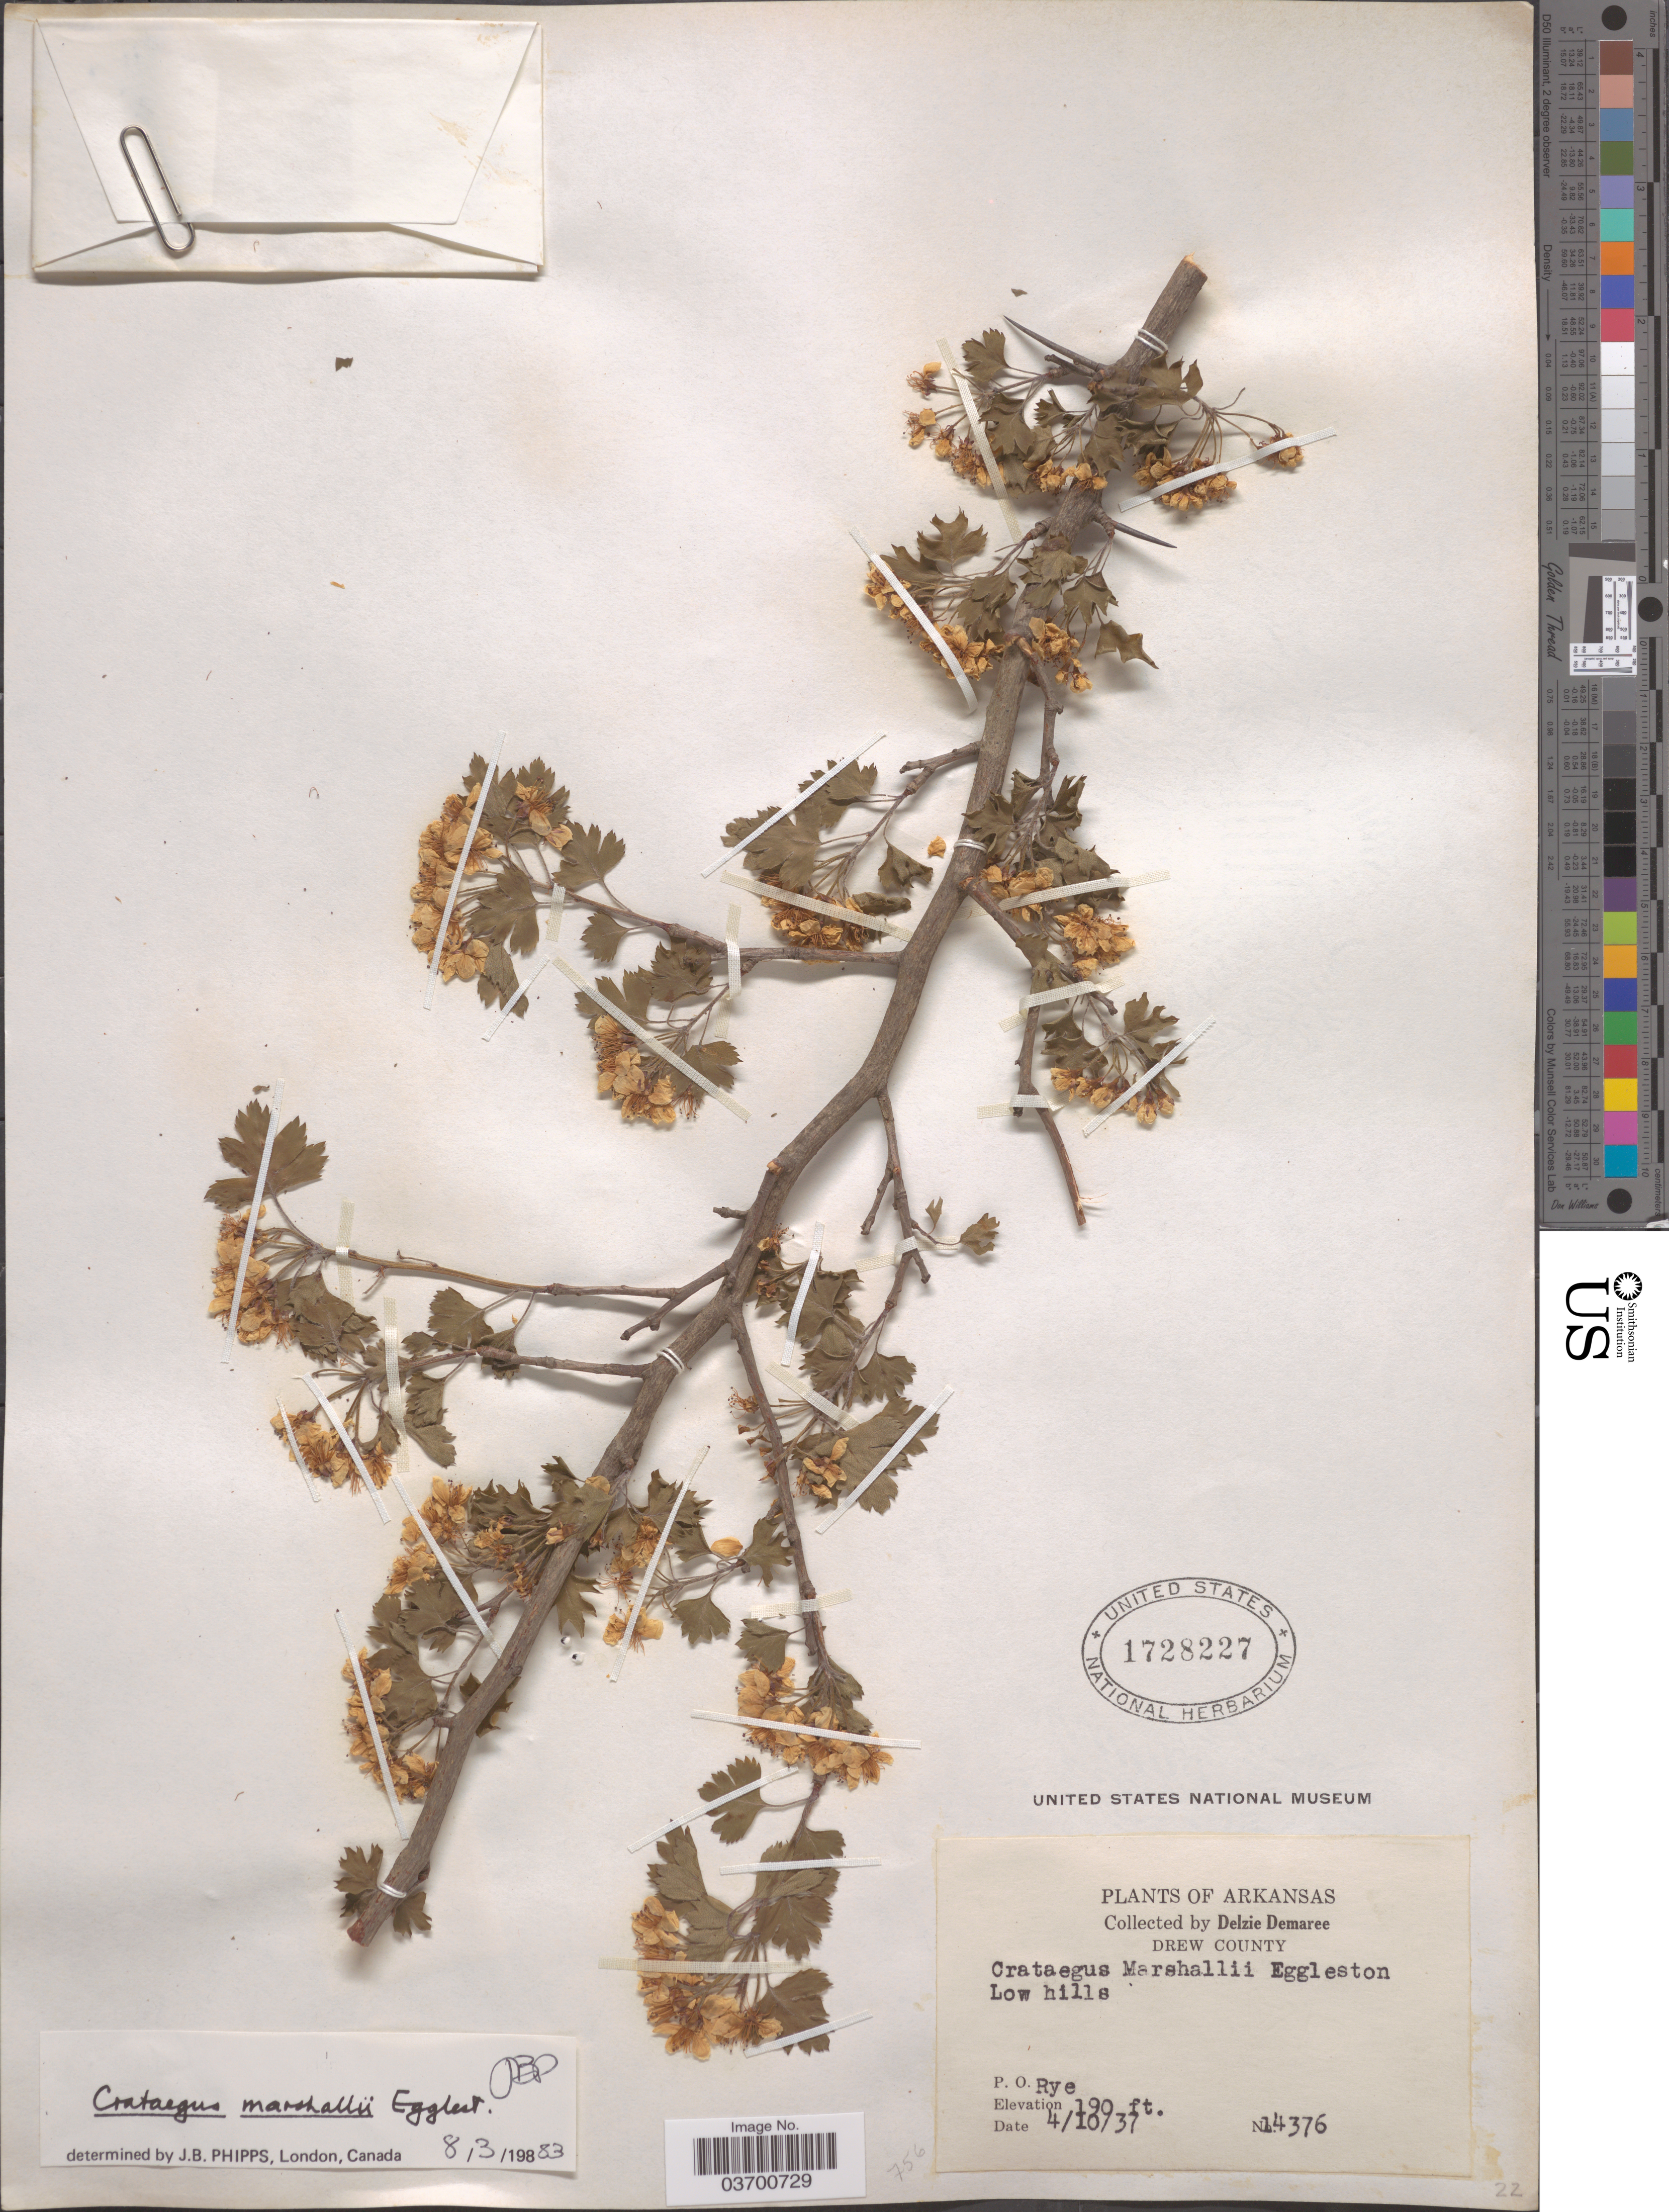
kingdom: Plantae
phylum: Tracheophyta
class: Magnoliopsida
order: Rosales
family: Rosaceae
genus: Crataegus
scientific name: Crataegus marshallii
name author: Eggl.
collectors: D. Demaree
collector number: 14376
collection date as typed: Transcribed d/m/y: 10/4/37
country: United States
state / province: Arkansas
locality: Drew County. P. O. Rye.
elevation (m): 58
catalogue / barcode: US 1728227